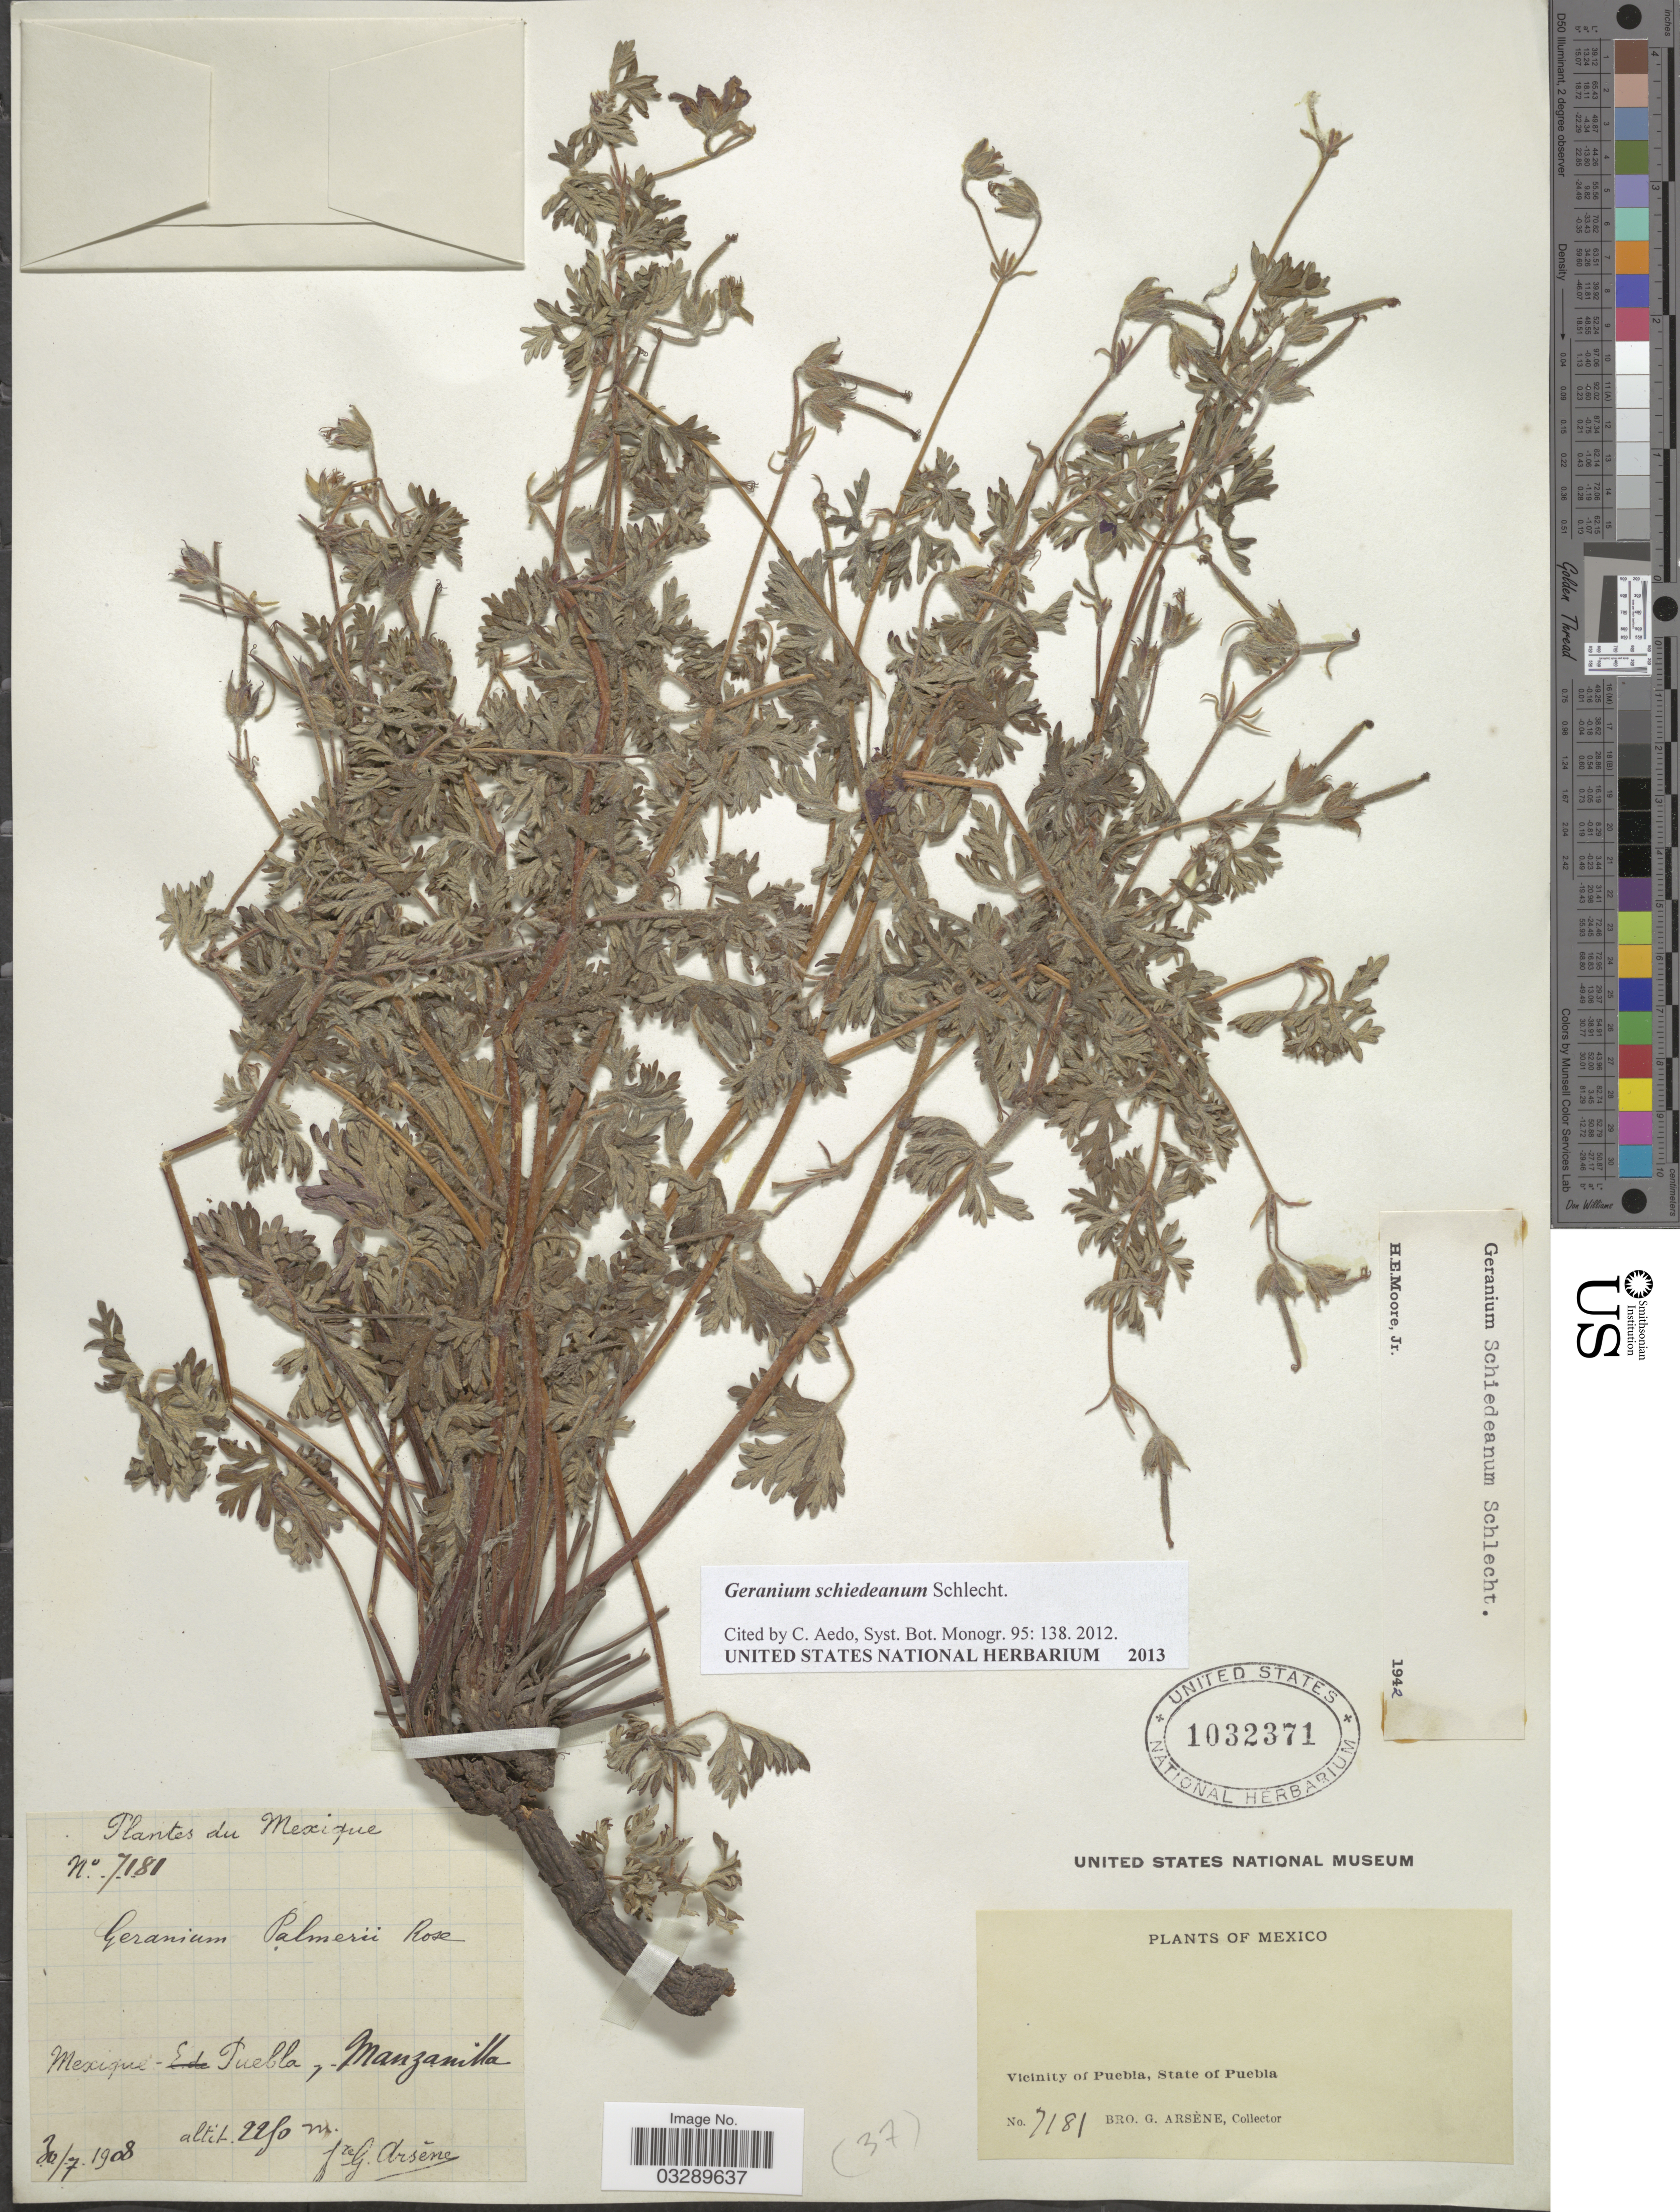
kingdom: Plantae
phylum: Tracheophyta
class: Magnoliopsida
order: Geraniales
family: Geraniaceae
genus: Geranium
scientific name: Geranium schiedeanum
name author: Schltdl.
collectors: Bro. G. Arsène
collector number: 7181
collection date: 1908-07-30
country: Mexico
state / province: Puebla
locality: Vicinity of Puebla, Manzanilla.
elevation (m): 2250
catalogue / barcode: US 1032371